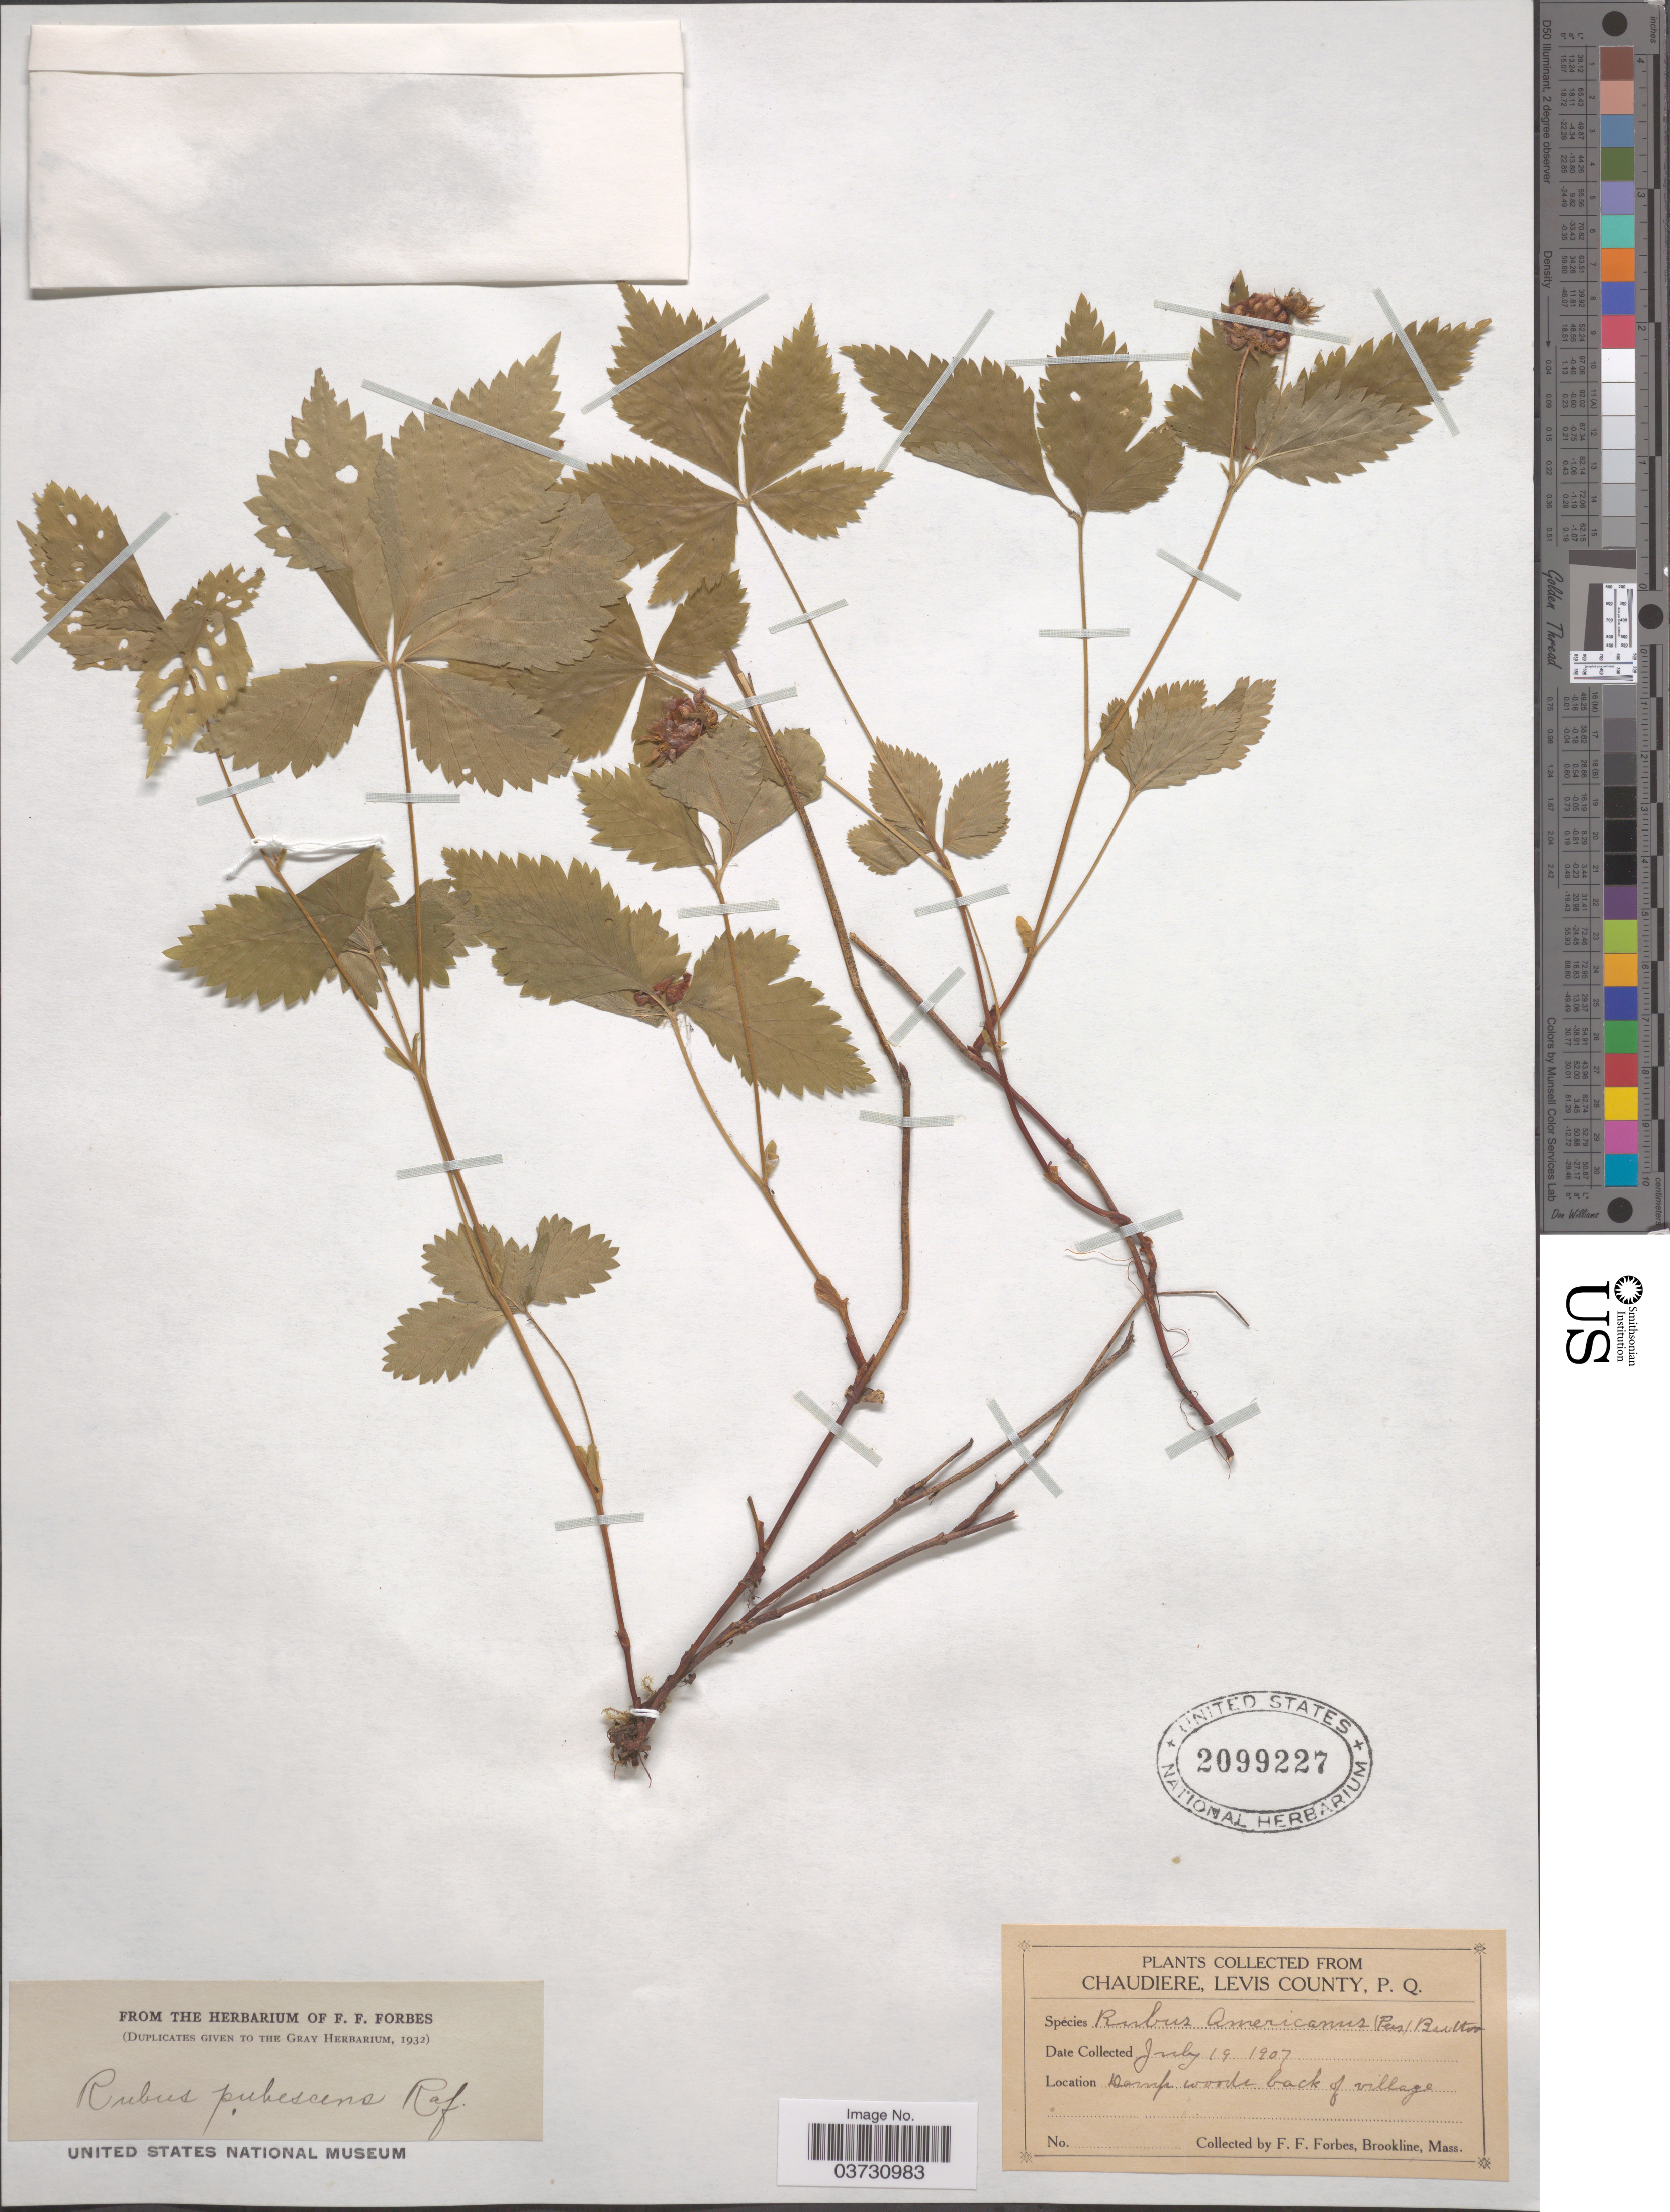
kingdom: Plantae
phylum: Tracheophyta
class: Magnoliopsida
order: Rosales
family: Rosaceae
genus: Rubus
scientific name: Rubus pubescens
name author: Raf.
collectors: F. Forbes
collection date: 1907-07-19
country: Canada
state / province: Quebec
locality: Chaudiere, Levis County. P. Q. Damp woods back of village.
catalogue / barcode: US 2099227